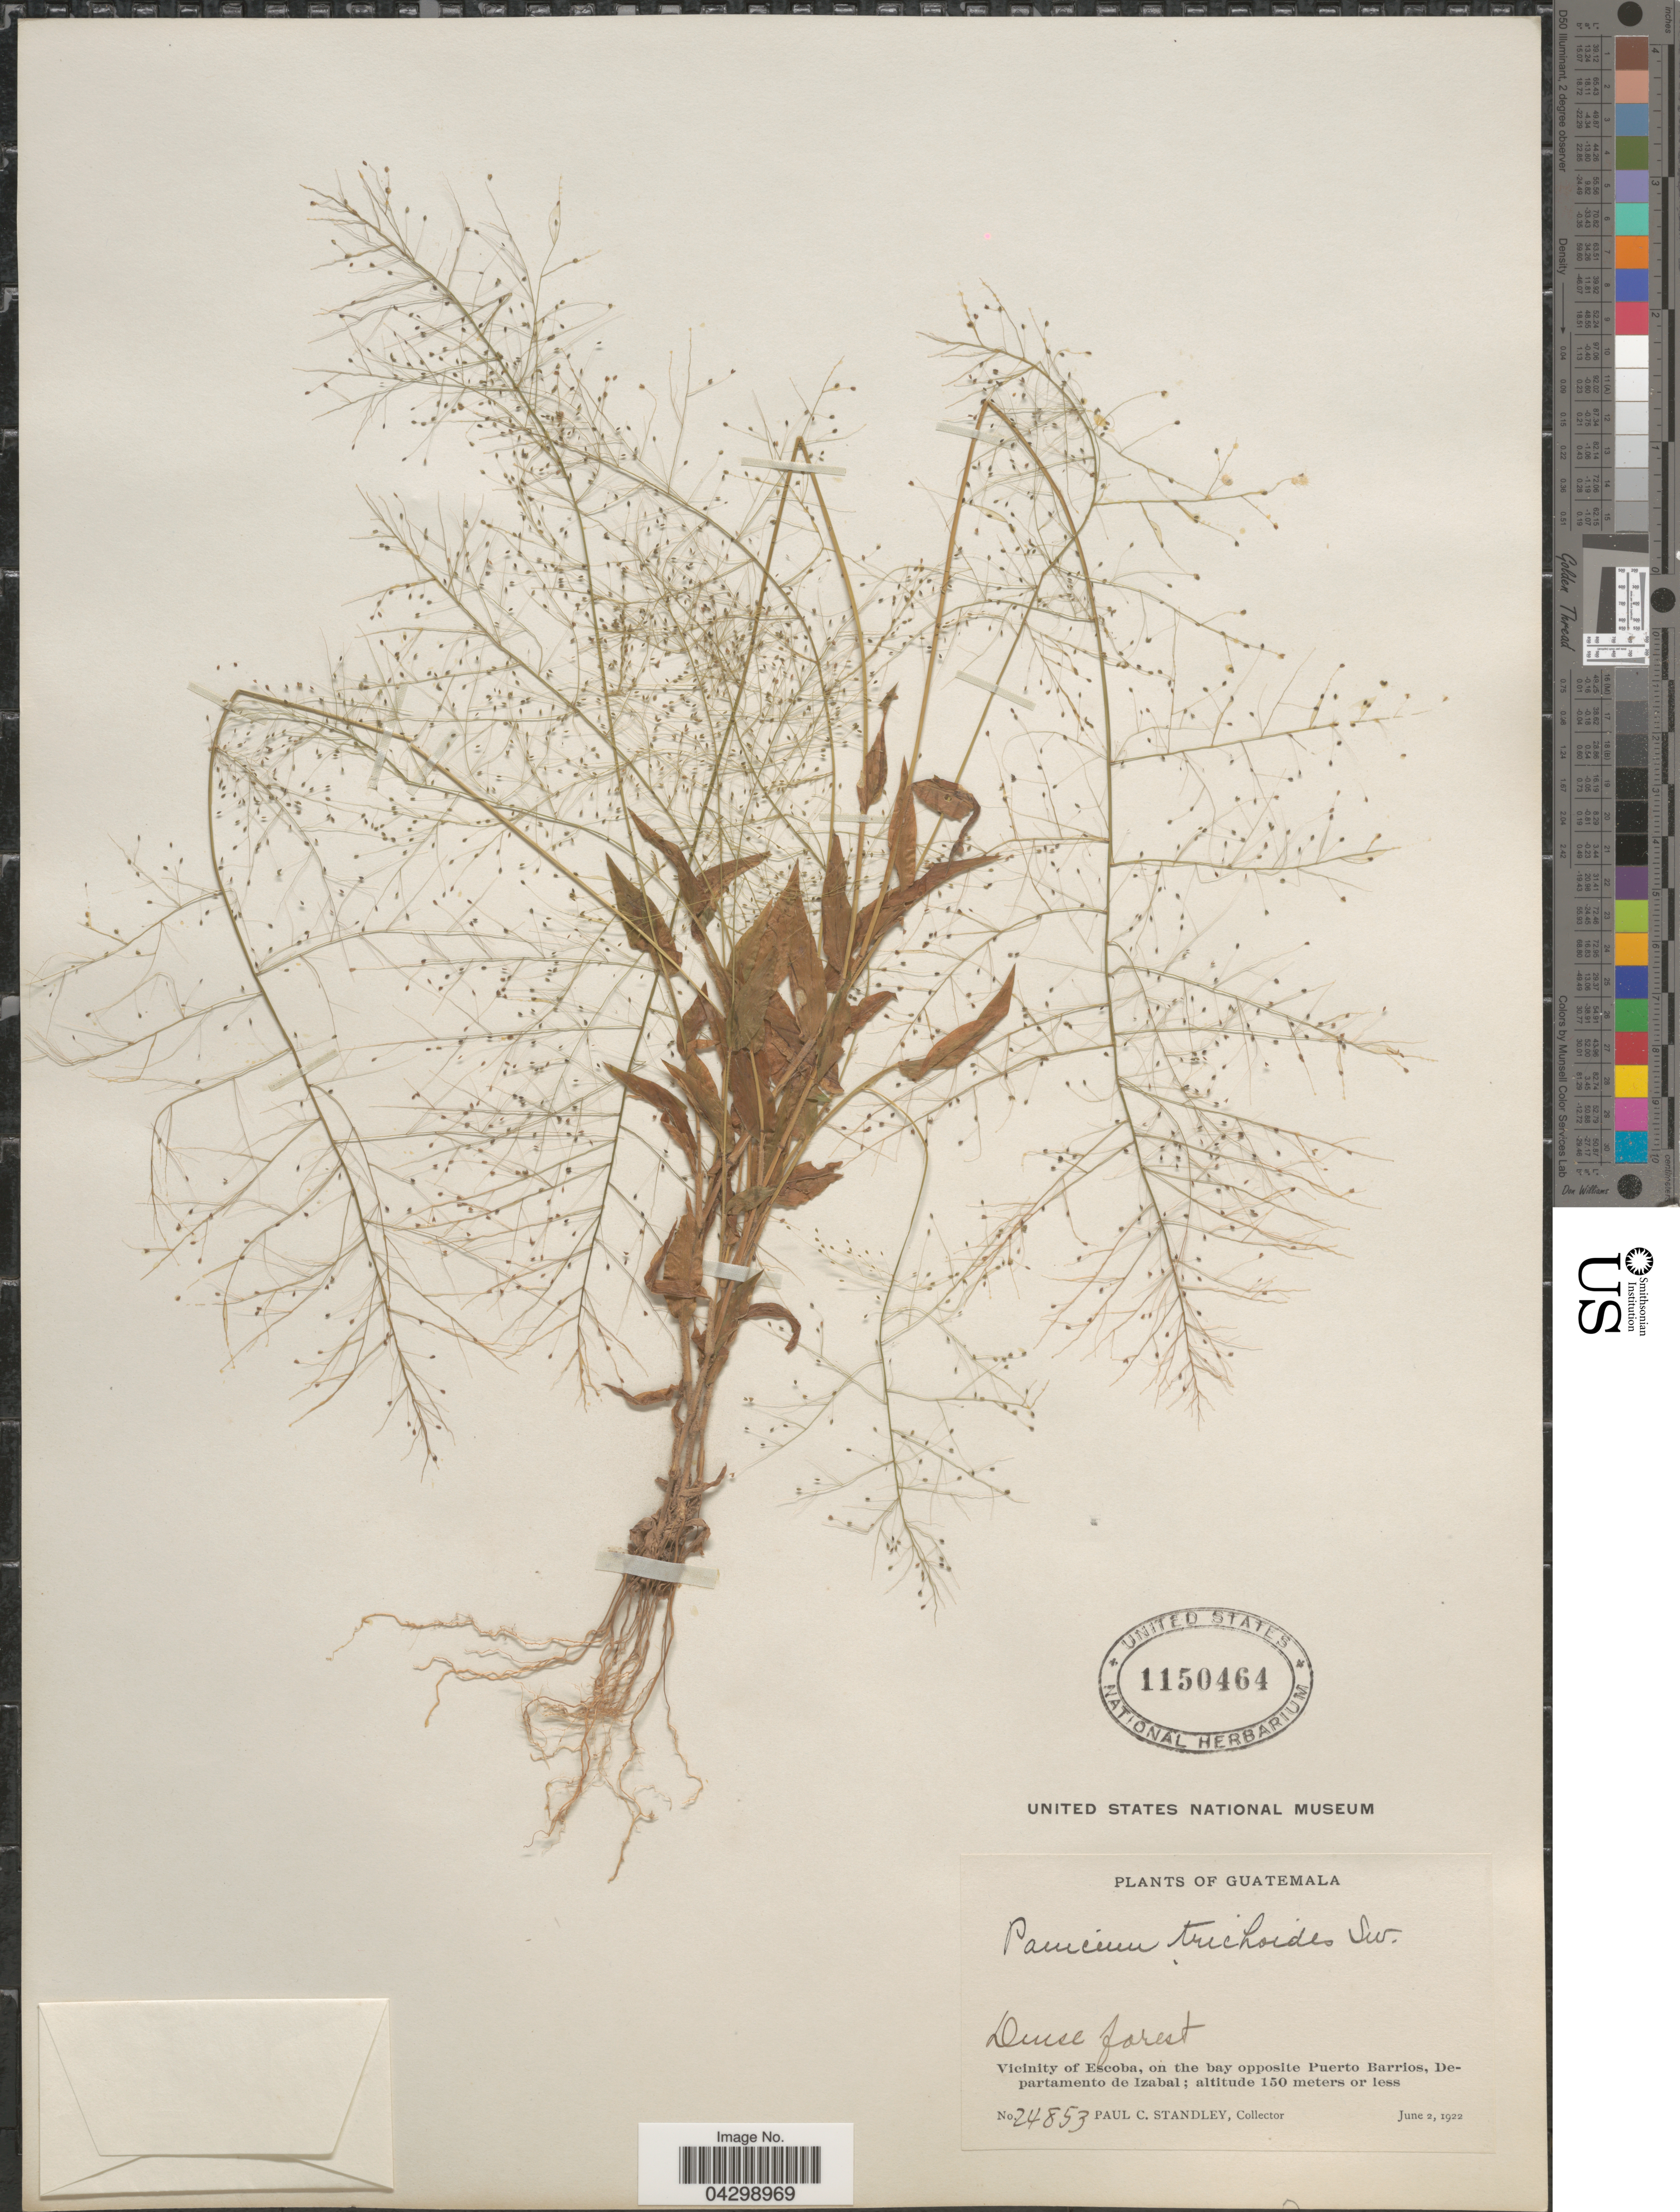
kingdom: Plantae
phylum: Tracheophyta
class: Liliopsida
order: Poales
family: Poaceae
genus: Panicum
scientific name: Panicum trichoides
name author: Sw.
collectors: P. C. Standley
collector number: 24853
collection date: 1922-06-02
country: Guatemala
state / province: Izabal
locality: Dense forest. Vicinity of Escoba, on the bay opposite Puerto Barrios, Departamento de Izabal.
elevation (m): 150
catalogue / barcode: US 1150464